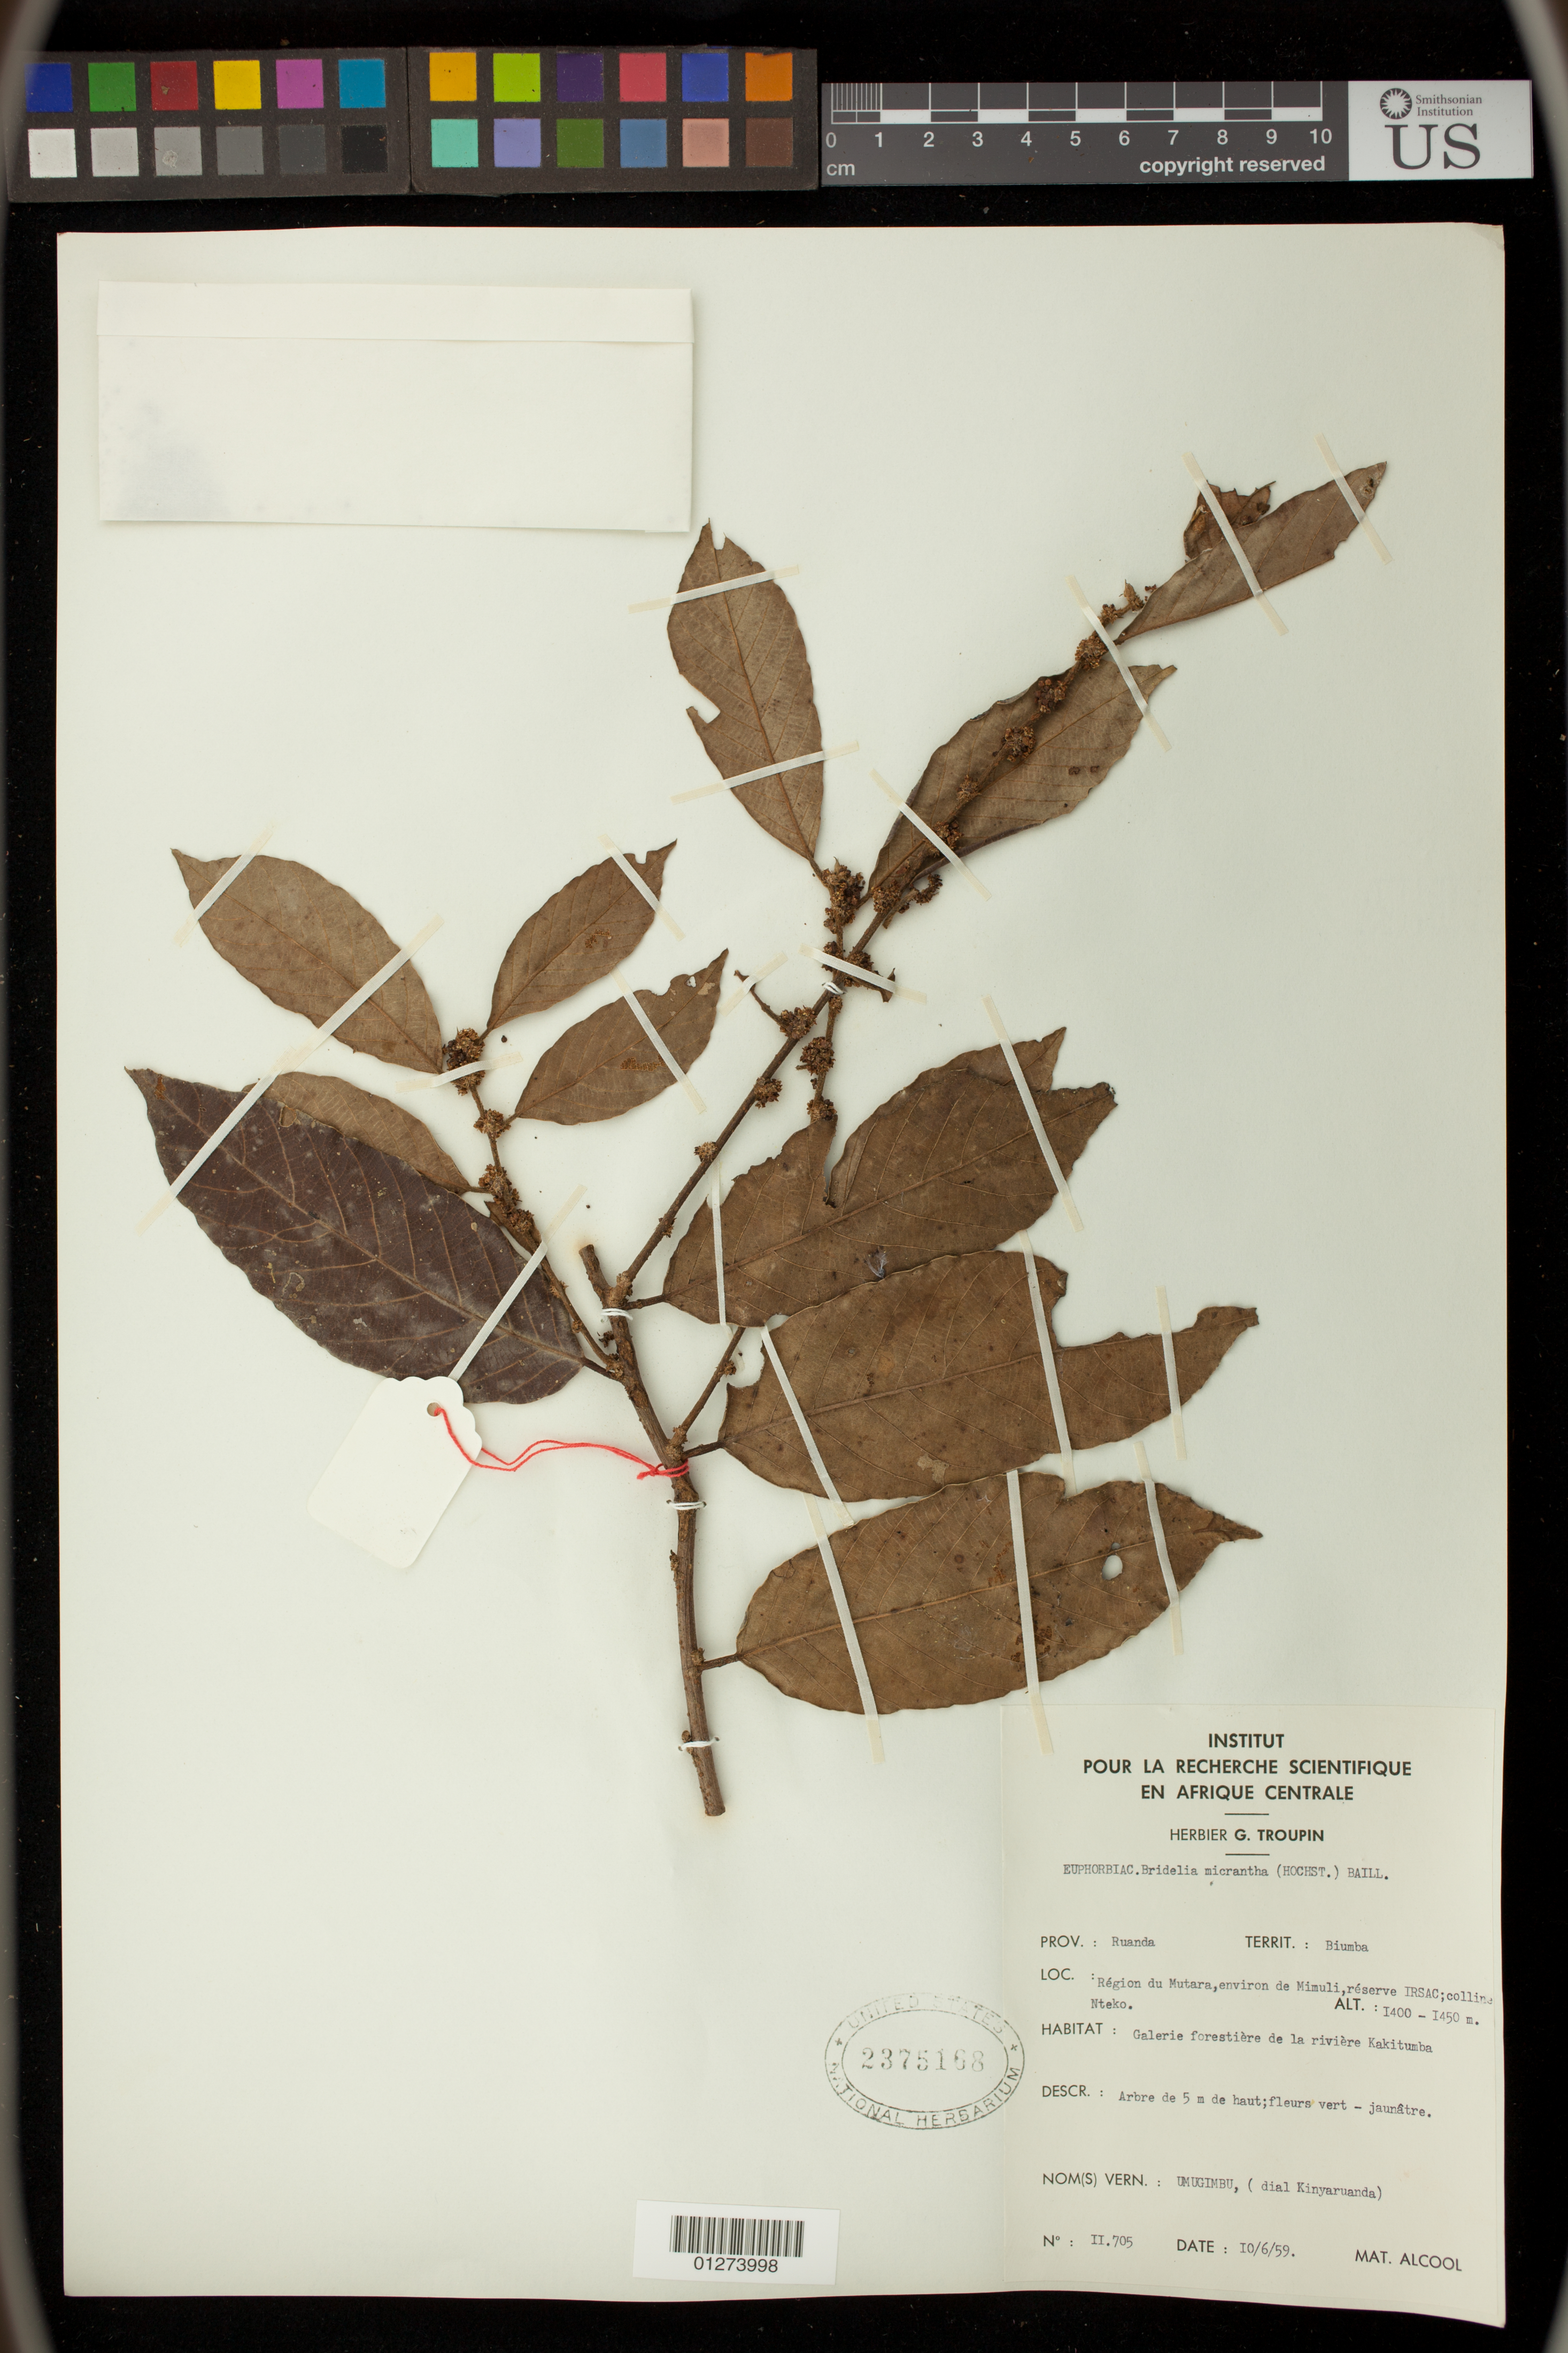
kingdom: Plantae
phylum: Tracheophyta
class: Magnoliopsida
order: Malpighiales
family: Phyllanthaceae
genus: Bridelia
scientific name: Bridelia micrantha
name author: (Hochst.) Baill.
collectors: G. Troupin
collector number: II.705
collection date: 1959-06-10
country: Rwanda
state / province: Nord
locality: Region du Mutara, environ de Mimuli, reserve IRSAC; colline Nteko, Biumba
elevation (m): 1400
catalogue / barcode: US 2375168